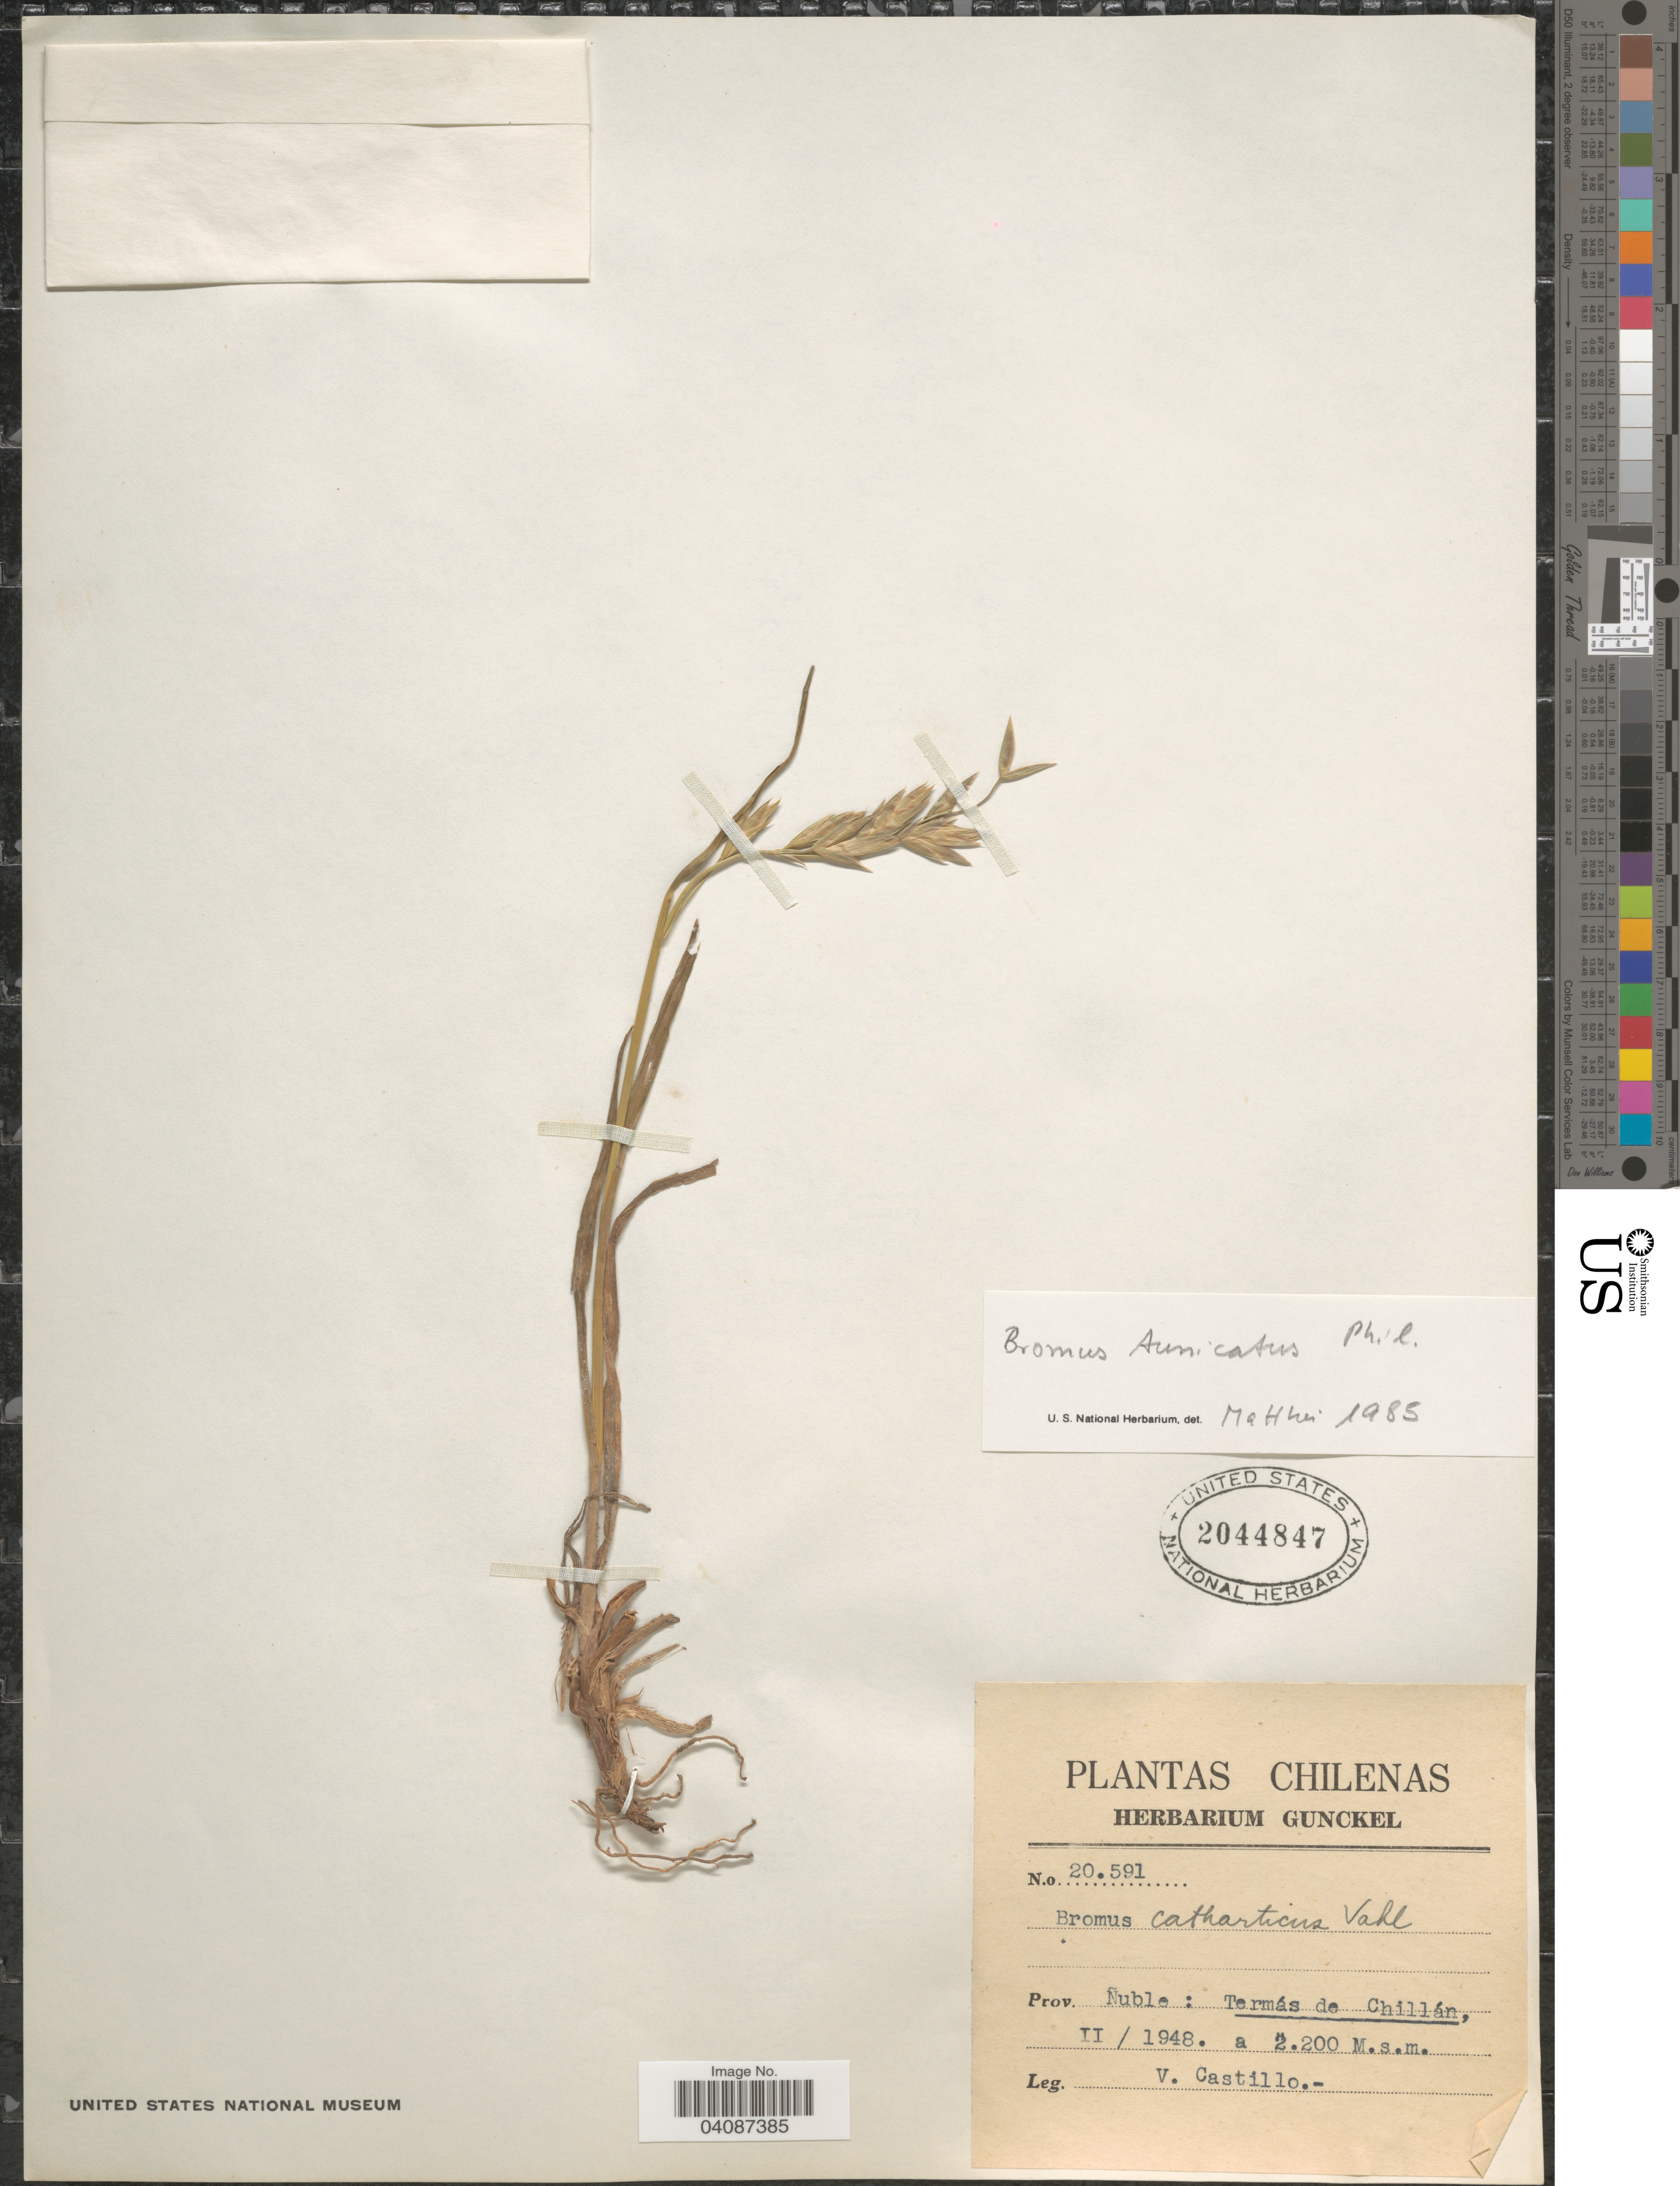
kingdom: Plantae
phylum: Tracheophyta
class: Liliopsida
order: Poales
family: Poaceae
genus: Bromus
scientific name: Bromus tunicatus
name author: Phil.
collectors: V. Castillo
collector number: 20591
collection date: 1948-02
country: Chile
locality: Prov. Ñuble: Termás de Chillán.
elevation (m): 2200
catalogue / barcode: US 2044847